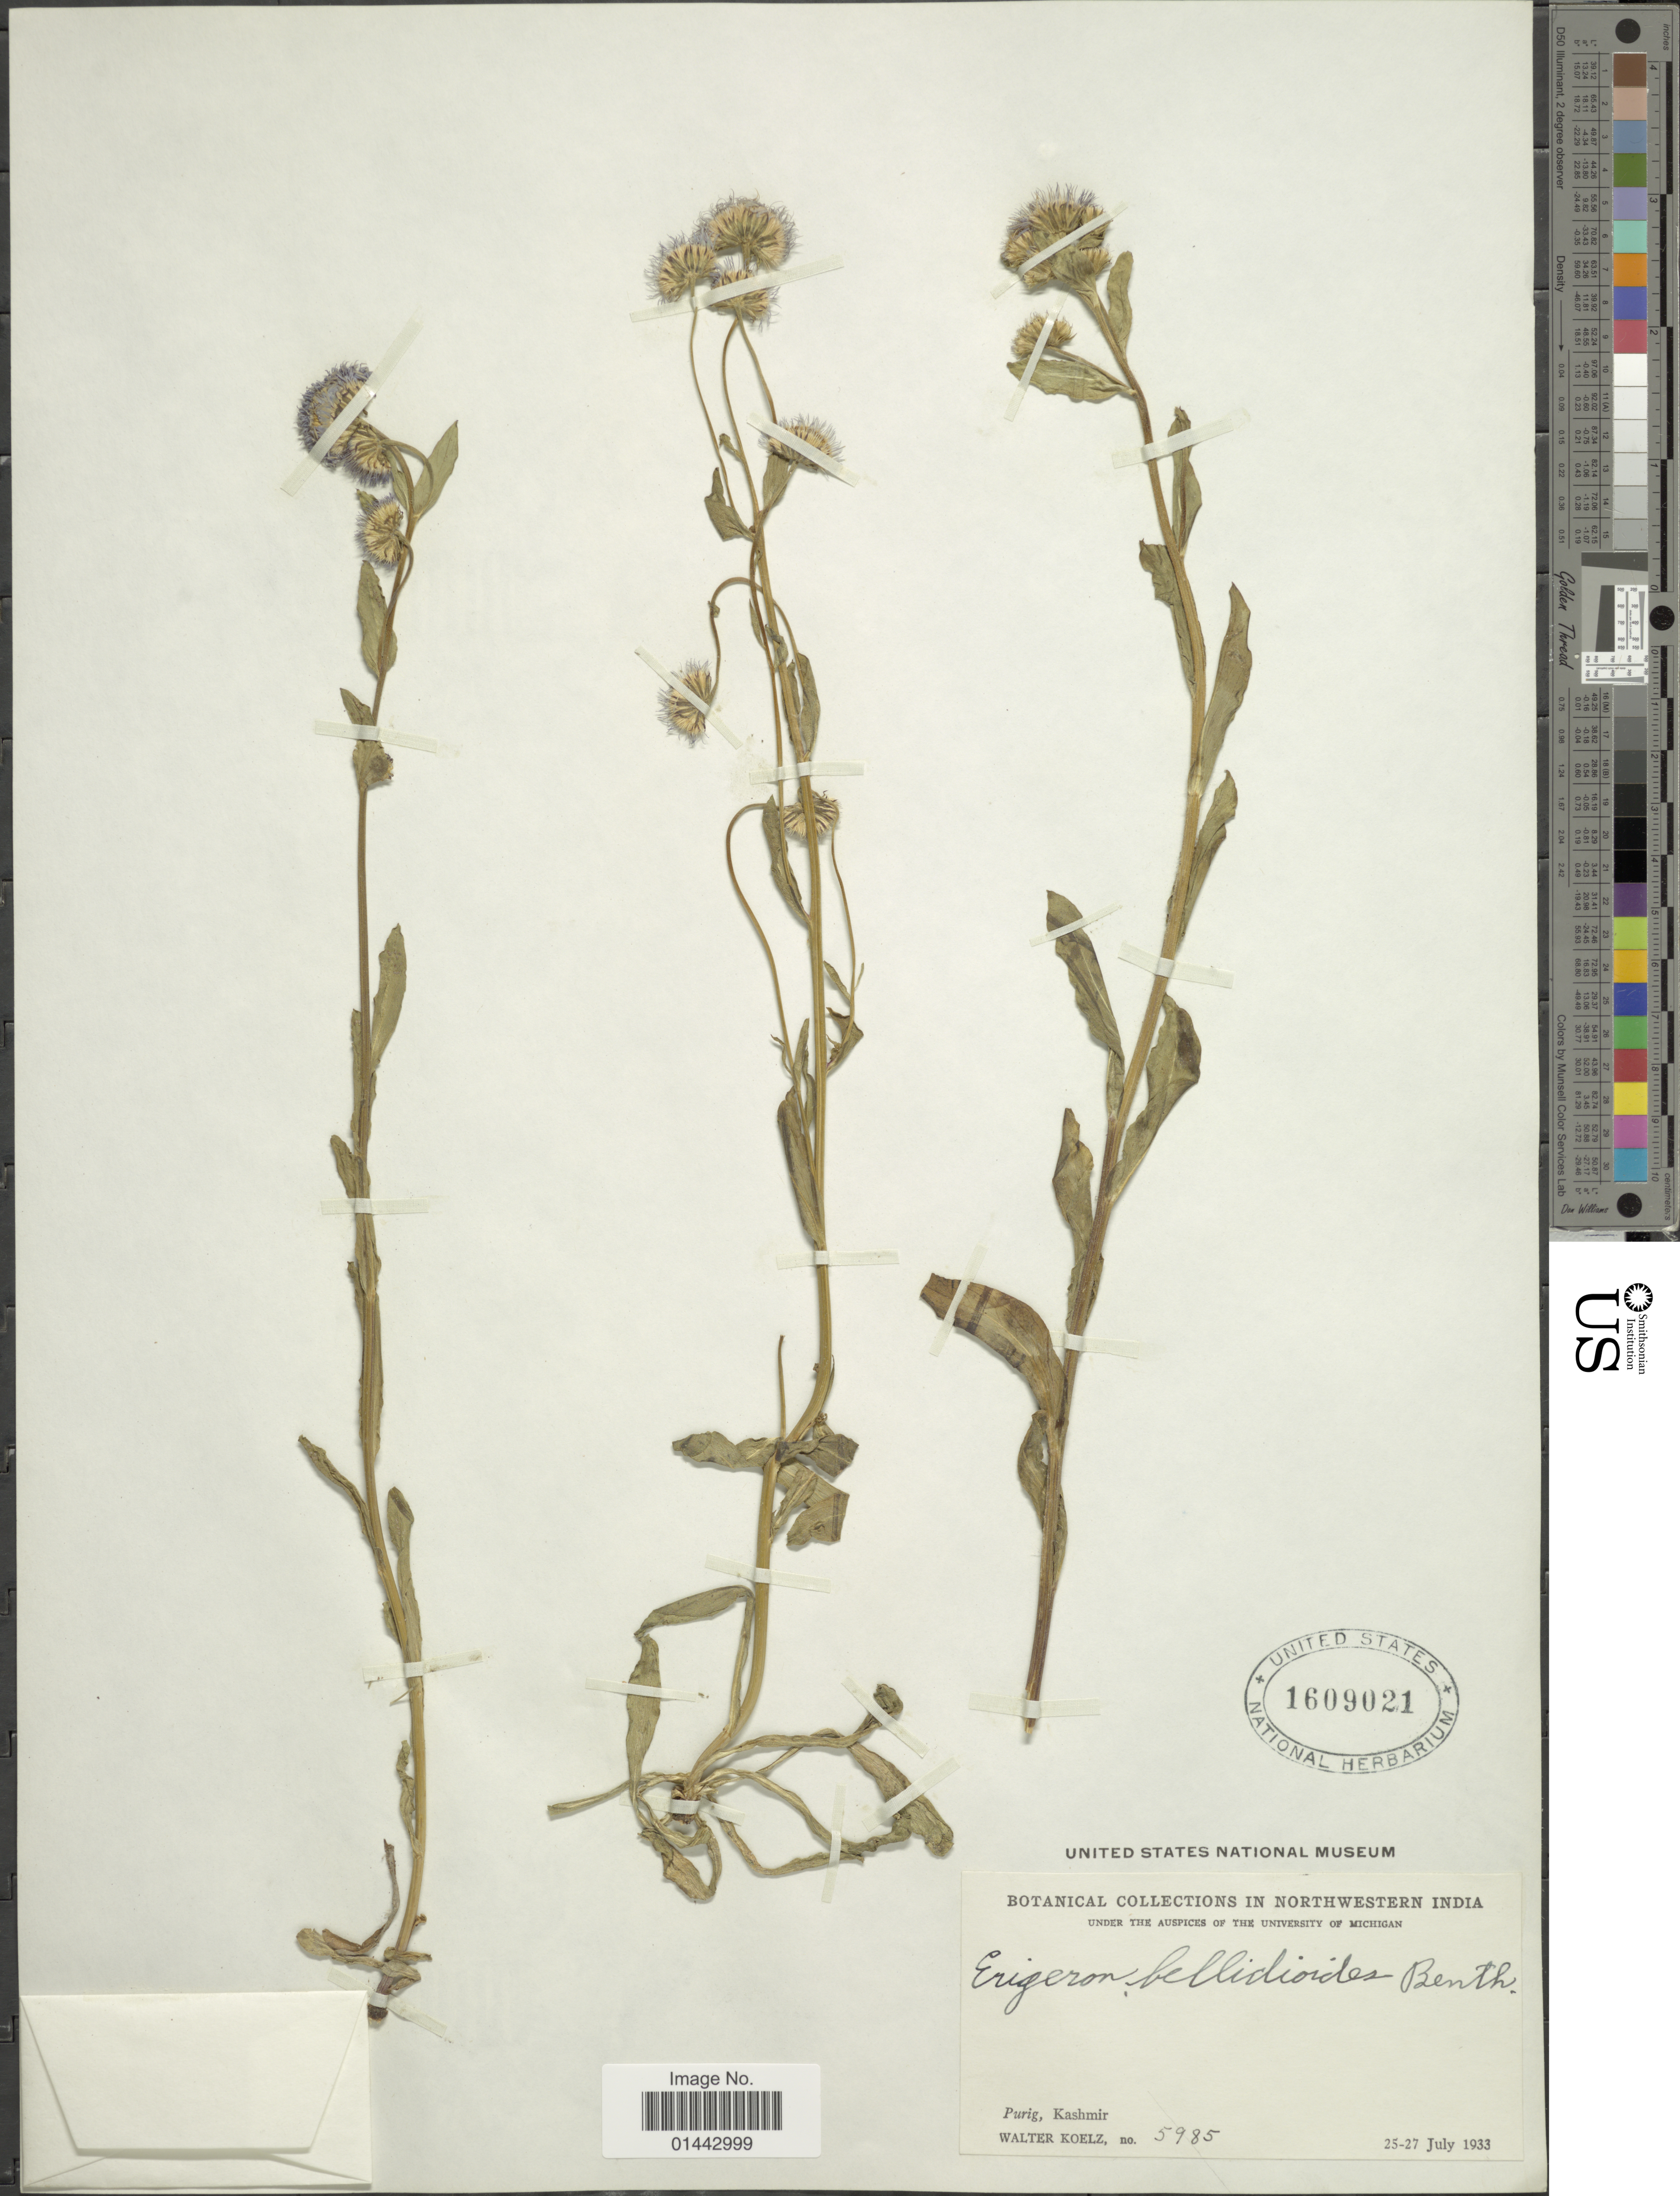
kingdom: Plantae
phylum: Tracheophyta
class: Magnoliopsida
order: Asterales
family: Asteraceae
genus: Erigeron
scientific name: Erigeron bellioides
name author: DC.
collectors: W. N. Koelz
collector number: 5985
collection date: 1933-07-25/1933-07-27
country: India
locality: Northwestern India, Kashmir, Purig.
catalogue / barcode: US 1609021